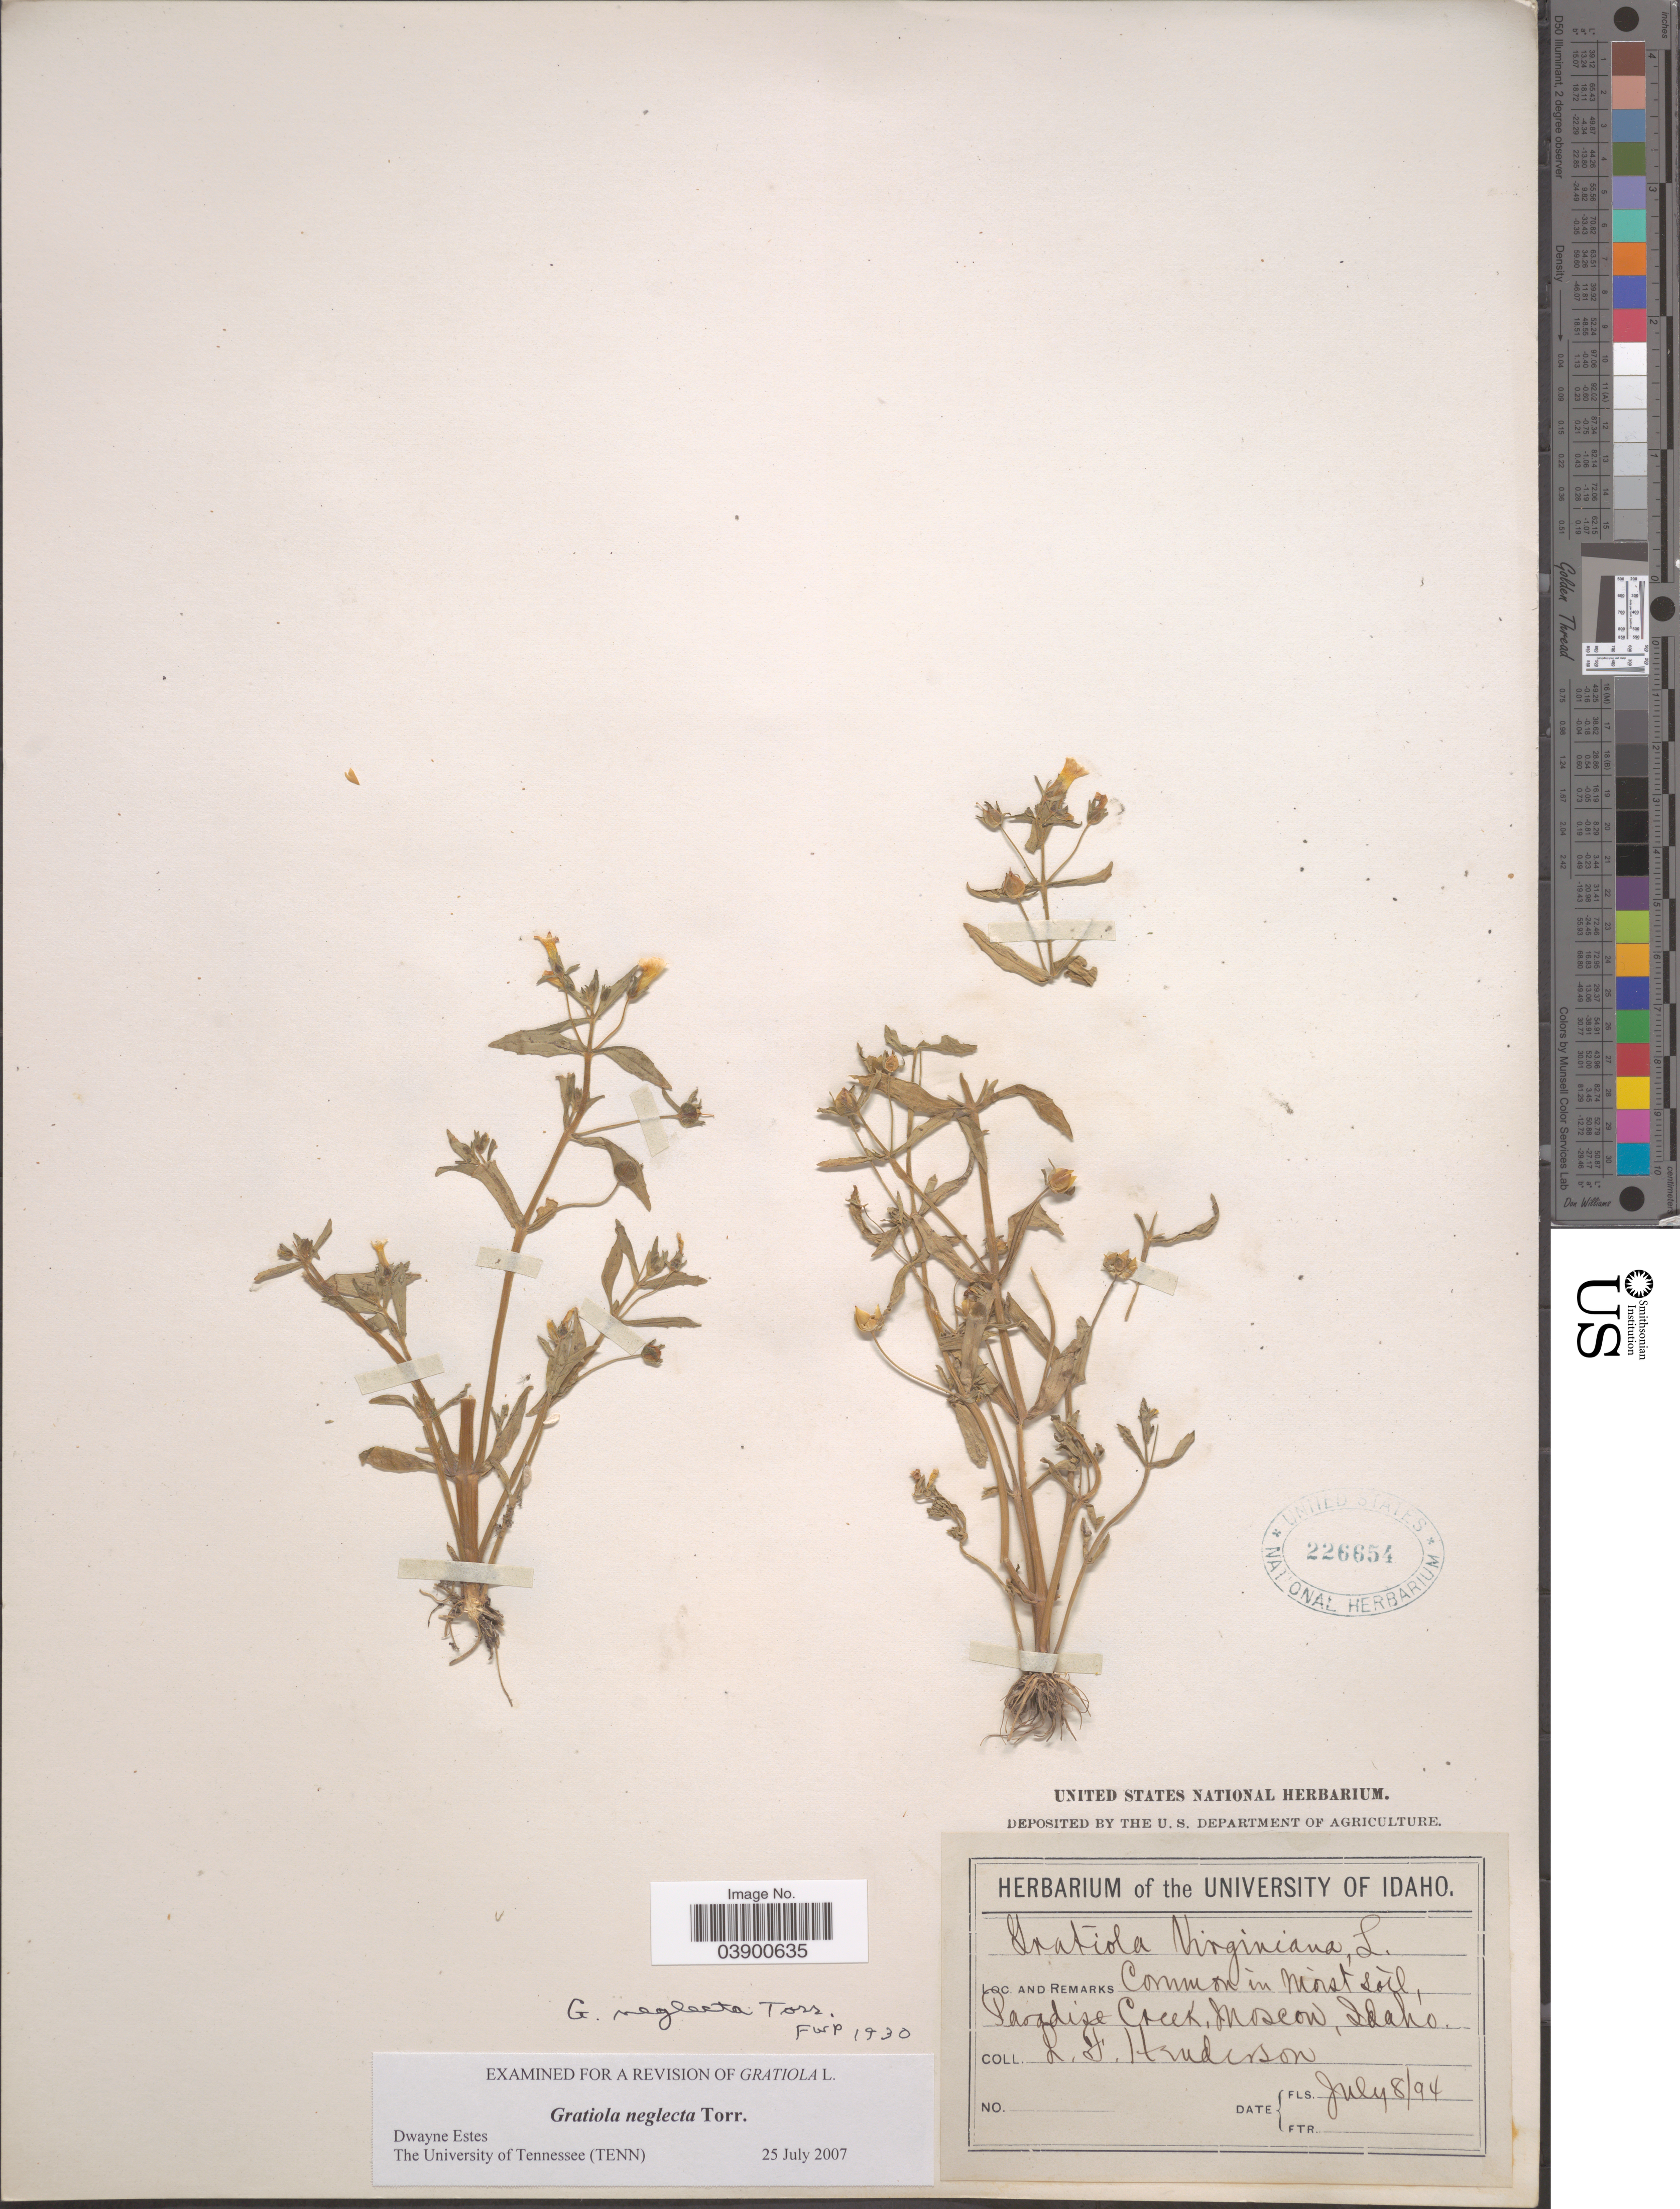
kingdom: Plantae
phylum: Tracheophyta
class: Magnoliopsida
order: Lamiales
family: Plantaginaceae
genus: Gratiola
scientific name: Gratiola neglecta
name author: Torr.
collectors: L. Henderson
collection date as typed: Transcribed d/m/y: 8/7/94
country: United States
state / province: Idaho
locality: Paradise Creek, Moscow.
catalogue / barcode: US 226654